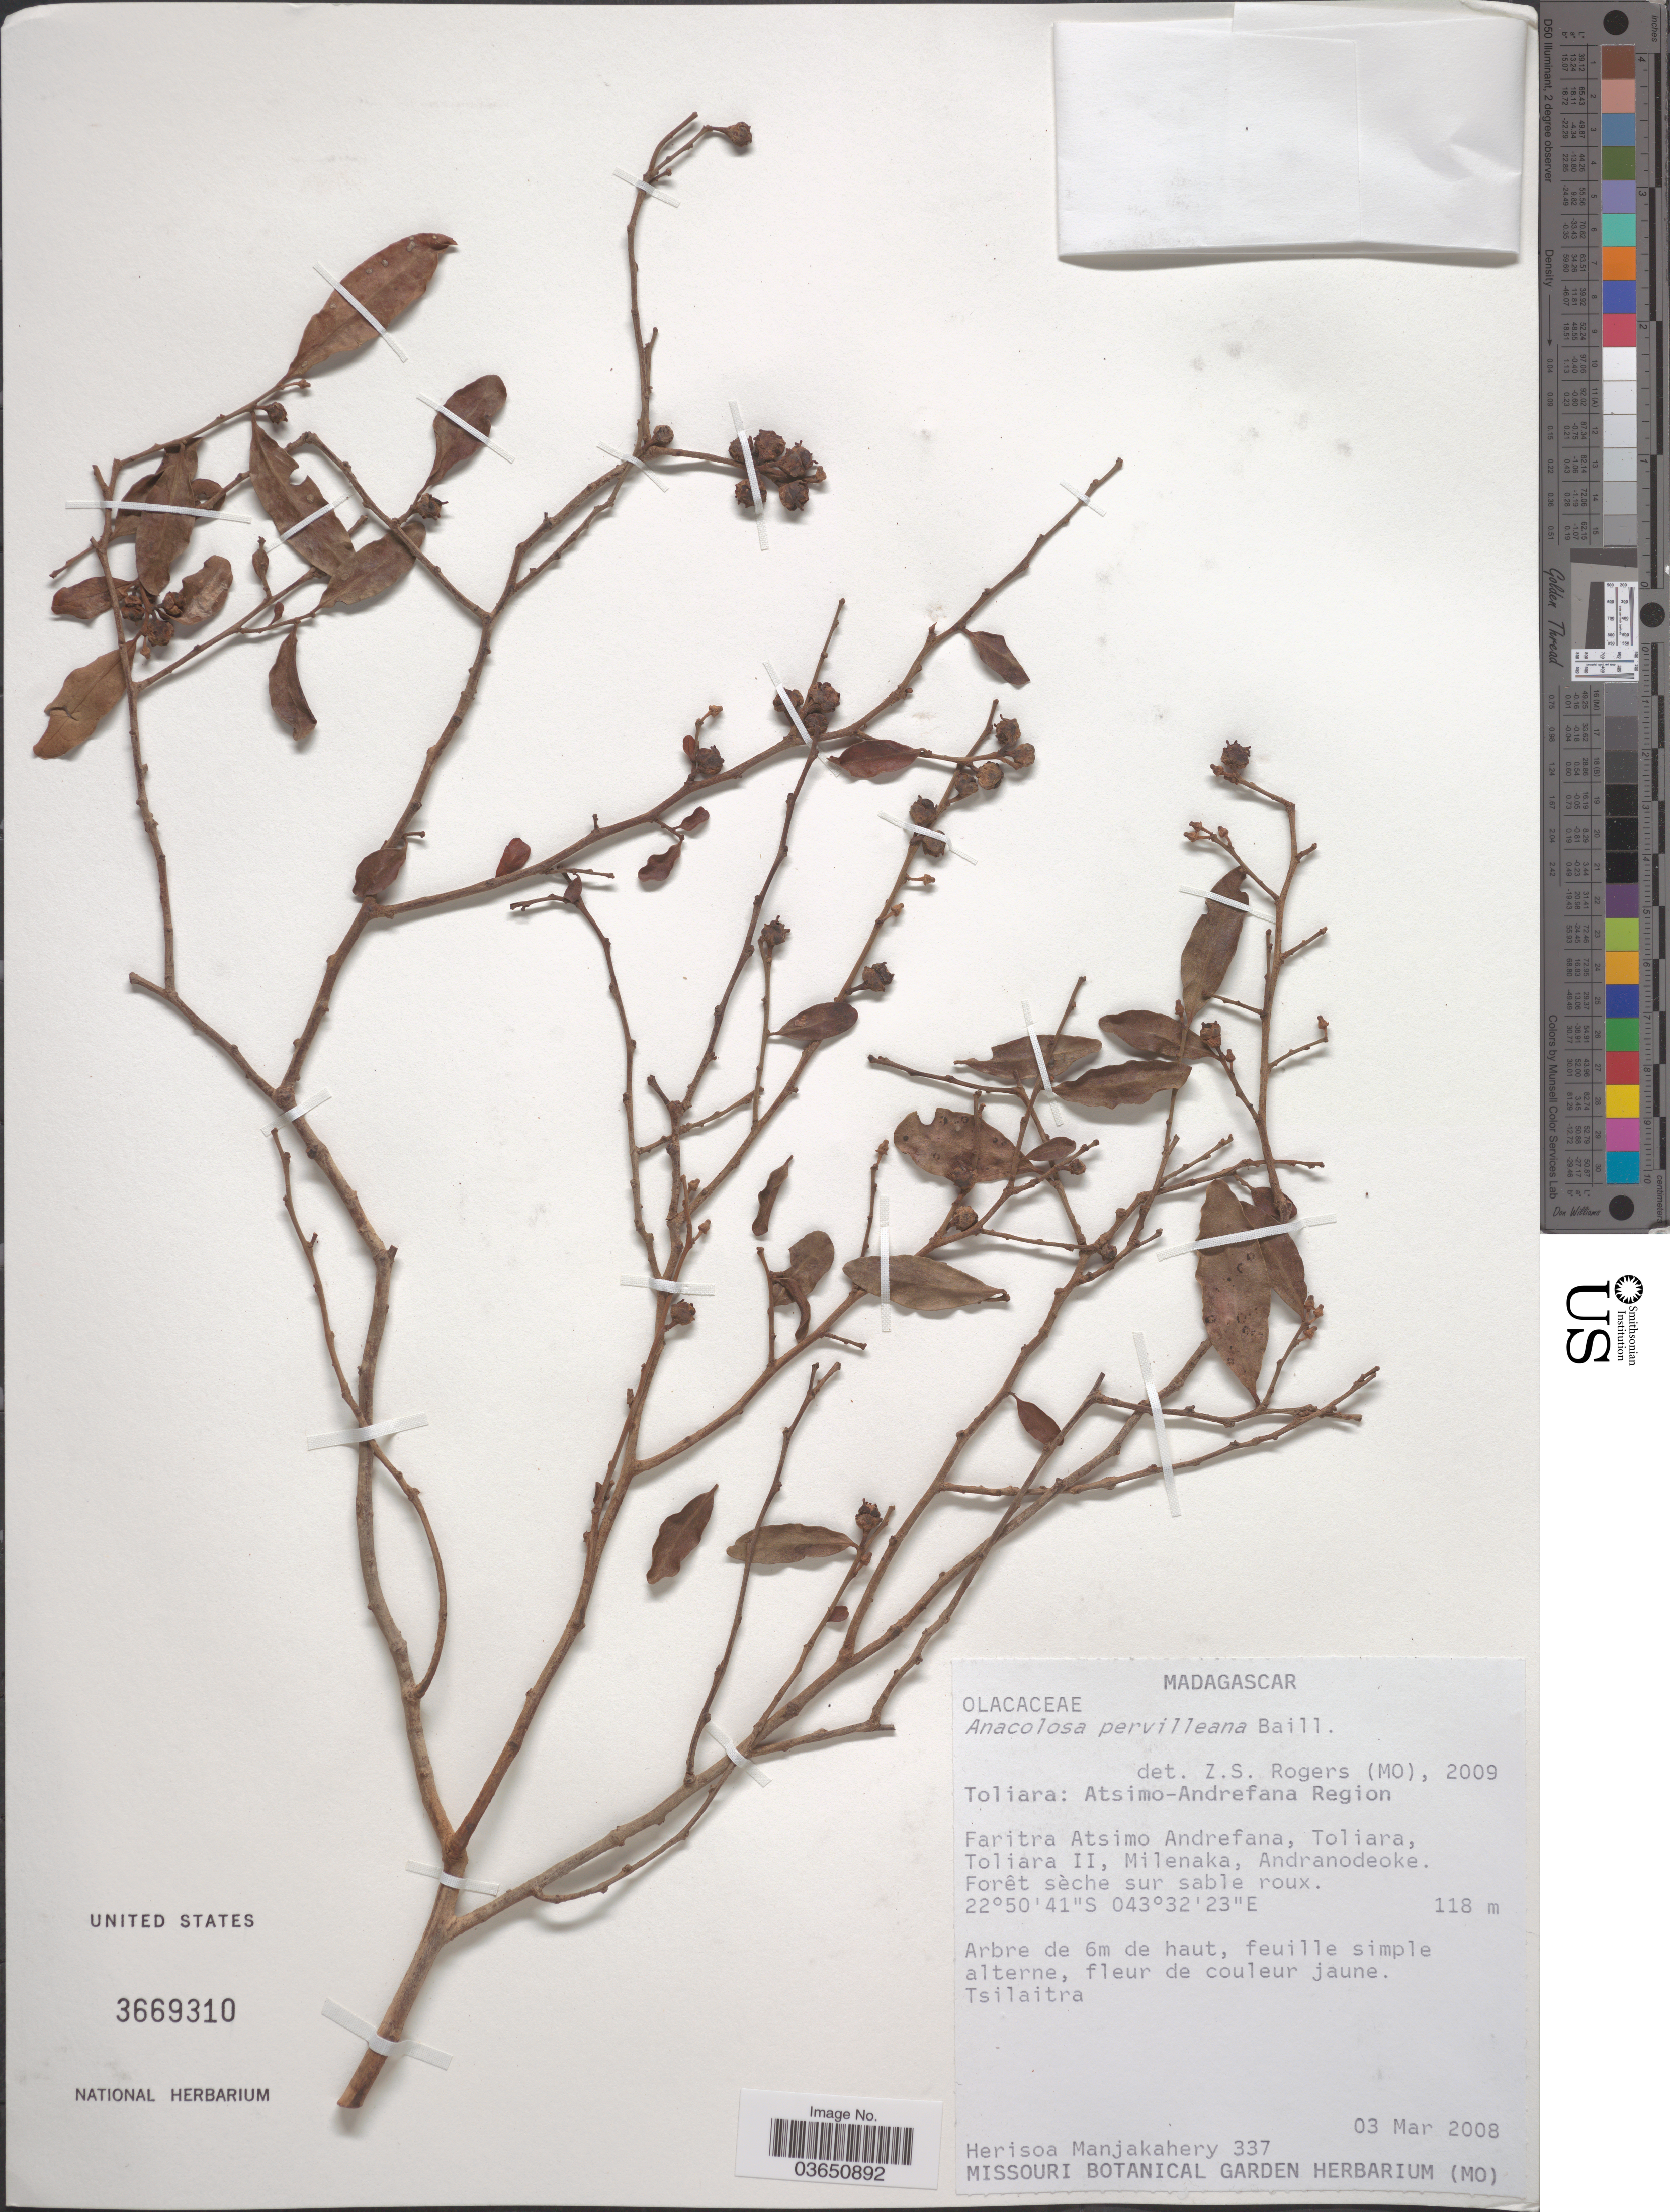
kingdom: Plantae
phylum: Tracheophyta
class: Magnoliopsida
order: Santalales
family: Aptandraceae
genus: Anacolosa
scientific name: Anacolosa pervilleana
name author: Baill.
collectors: H. N. Manjakahery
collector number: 337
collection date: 2008-03-03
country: Madagascar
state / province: Atsimo-Andrefana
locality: Atsimo-Andrefana Region. Faritra Atsimo Andrefana, Toliara, Toliara II, Milenaka, Andranodeoke.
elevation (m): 118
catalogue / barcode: US 3669310